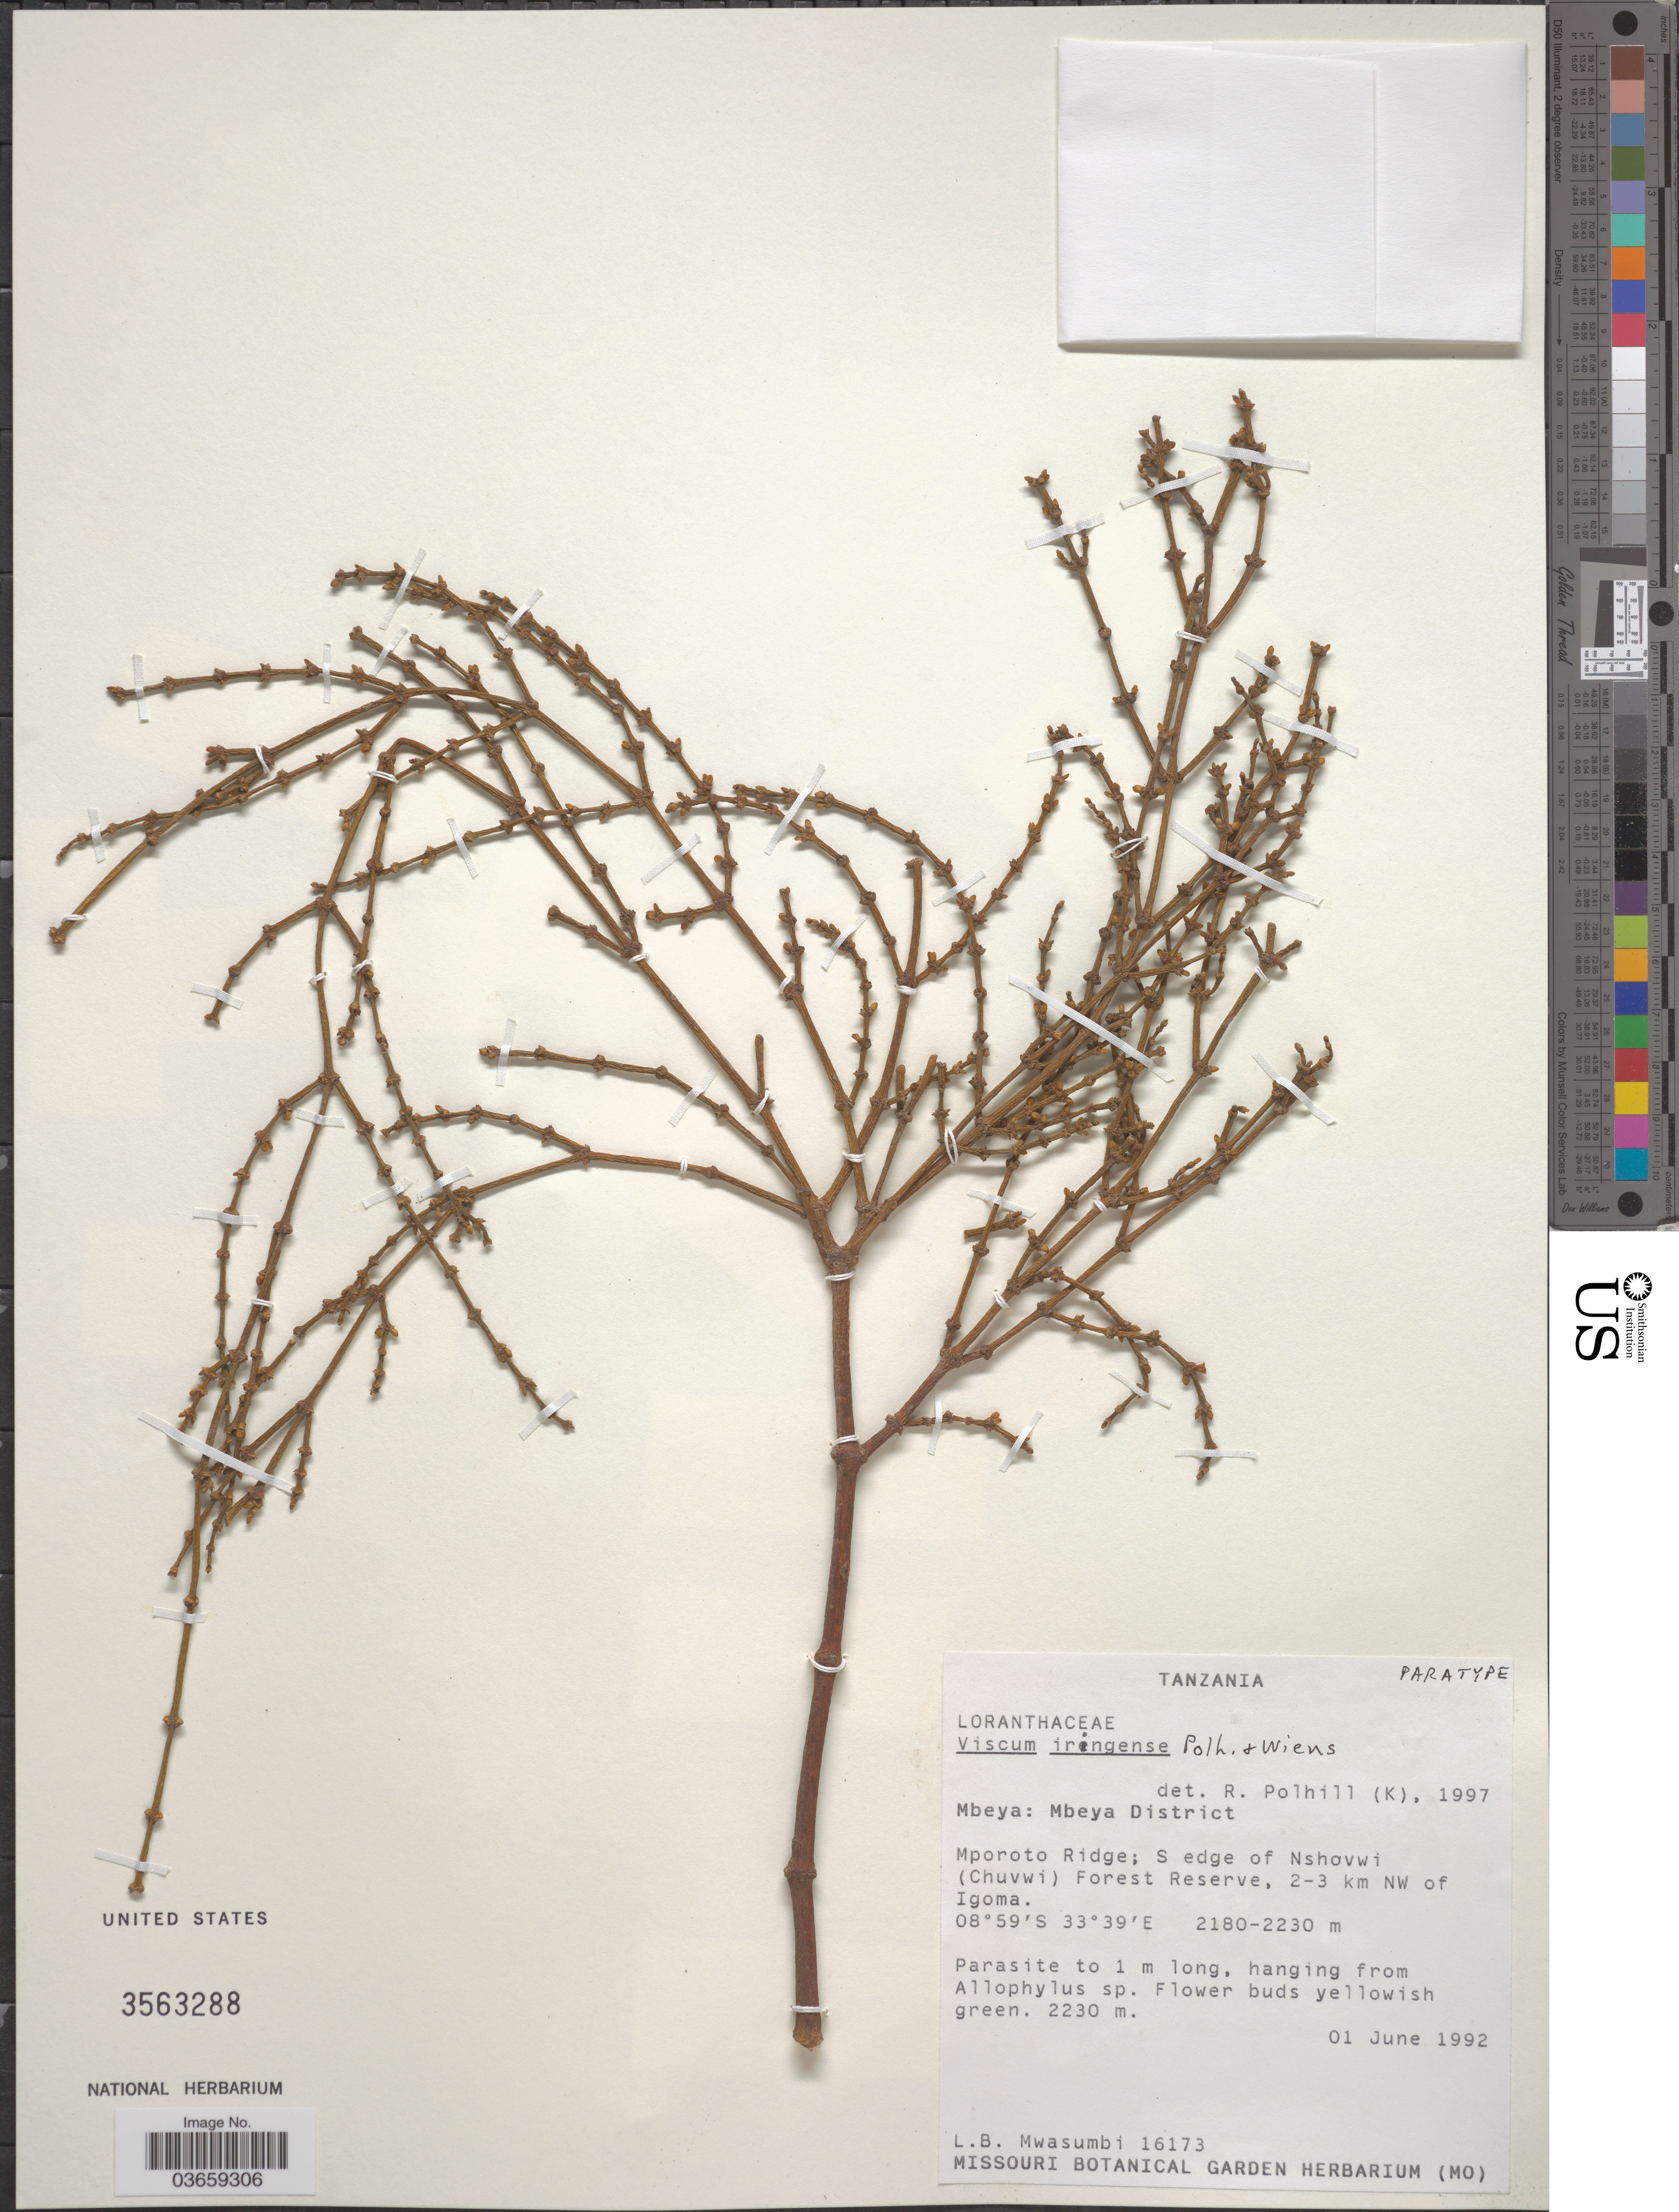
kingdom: Plantae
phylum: Tracheophyta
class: Magnoliopsida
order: Santalales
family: Viscaceae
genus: Viscum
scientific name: Viscum iringense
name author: Polhill & Wiens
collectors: L. Mwasumbi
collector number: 16173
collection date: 1992-06-01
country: Tanzania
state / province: Mbeya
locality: Mbeya District. Mporoto Ridge; S edge of Nshovwi (Chuvwi) Forest Reserve, 2-3 km NW of Igoma.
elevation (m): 2180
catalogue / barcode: US 3563288